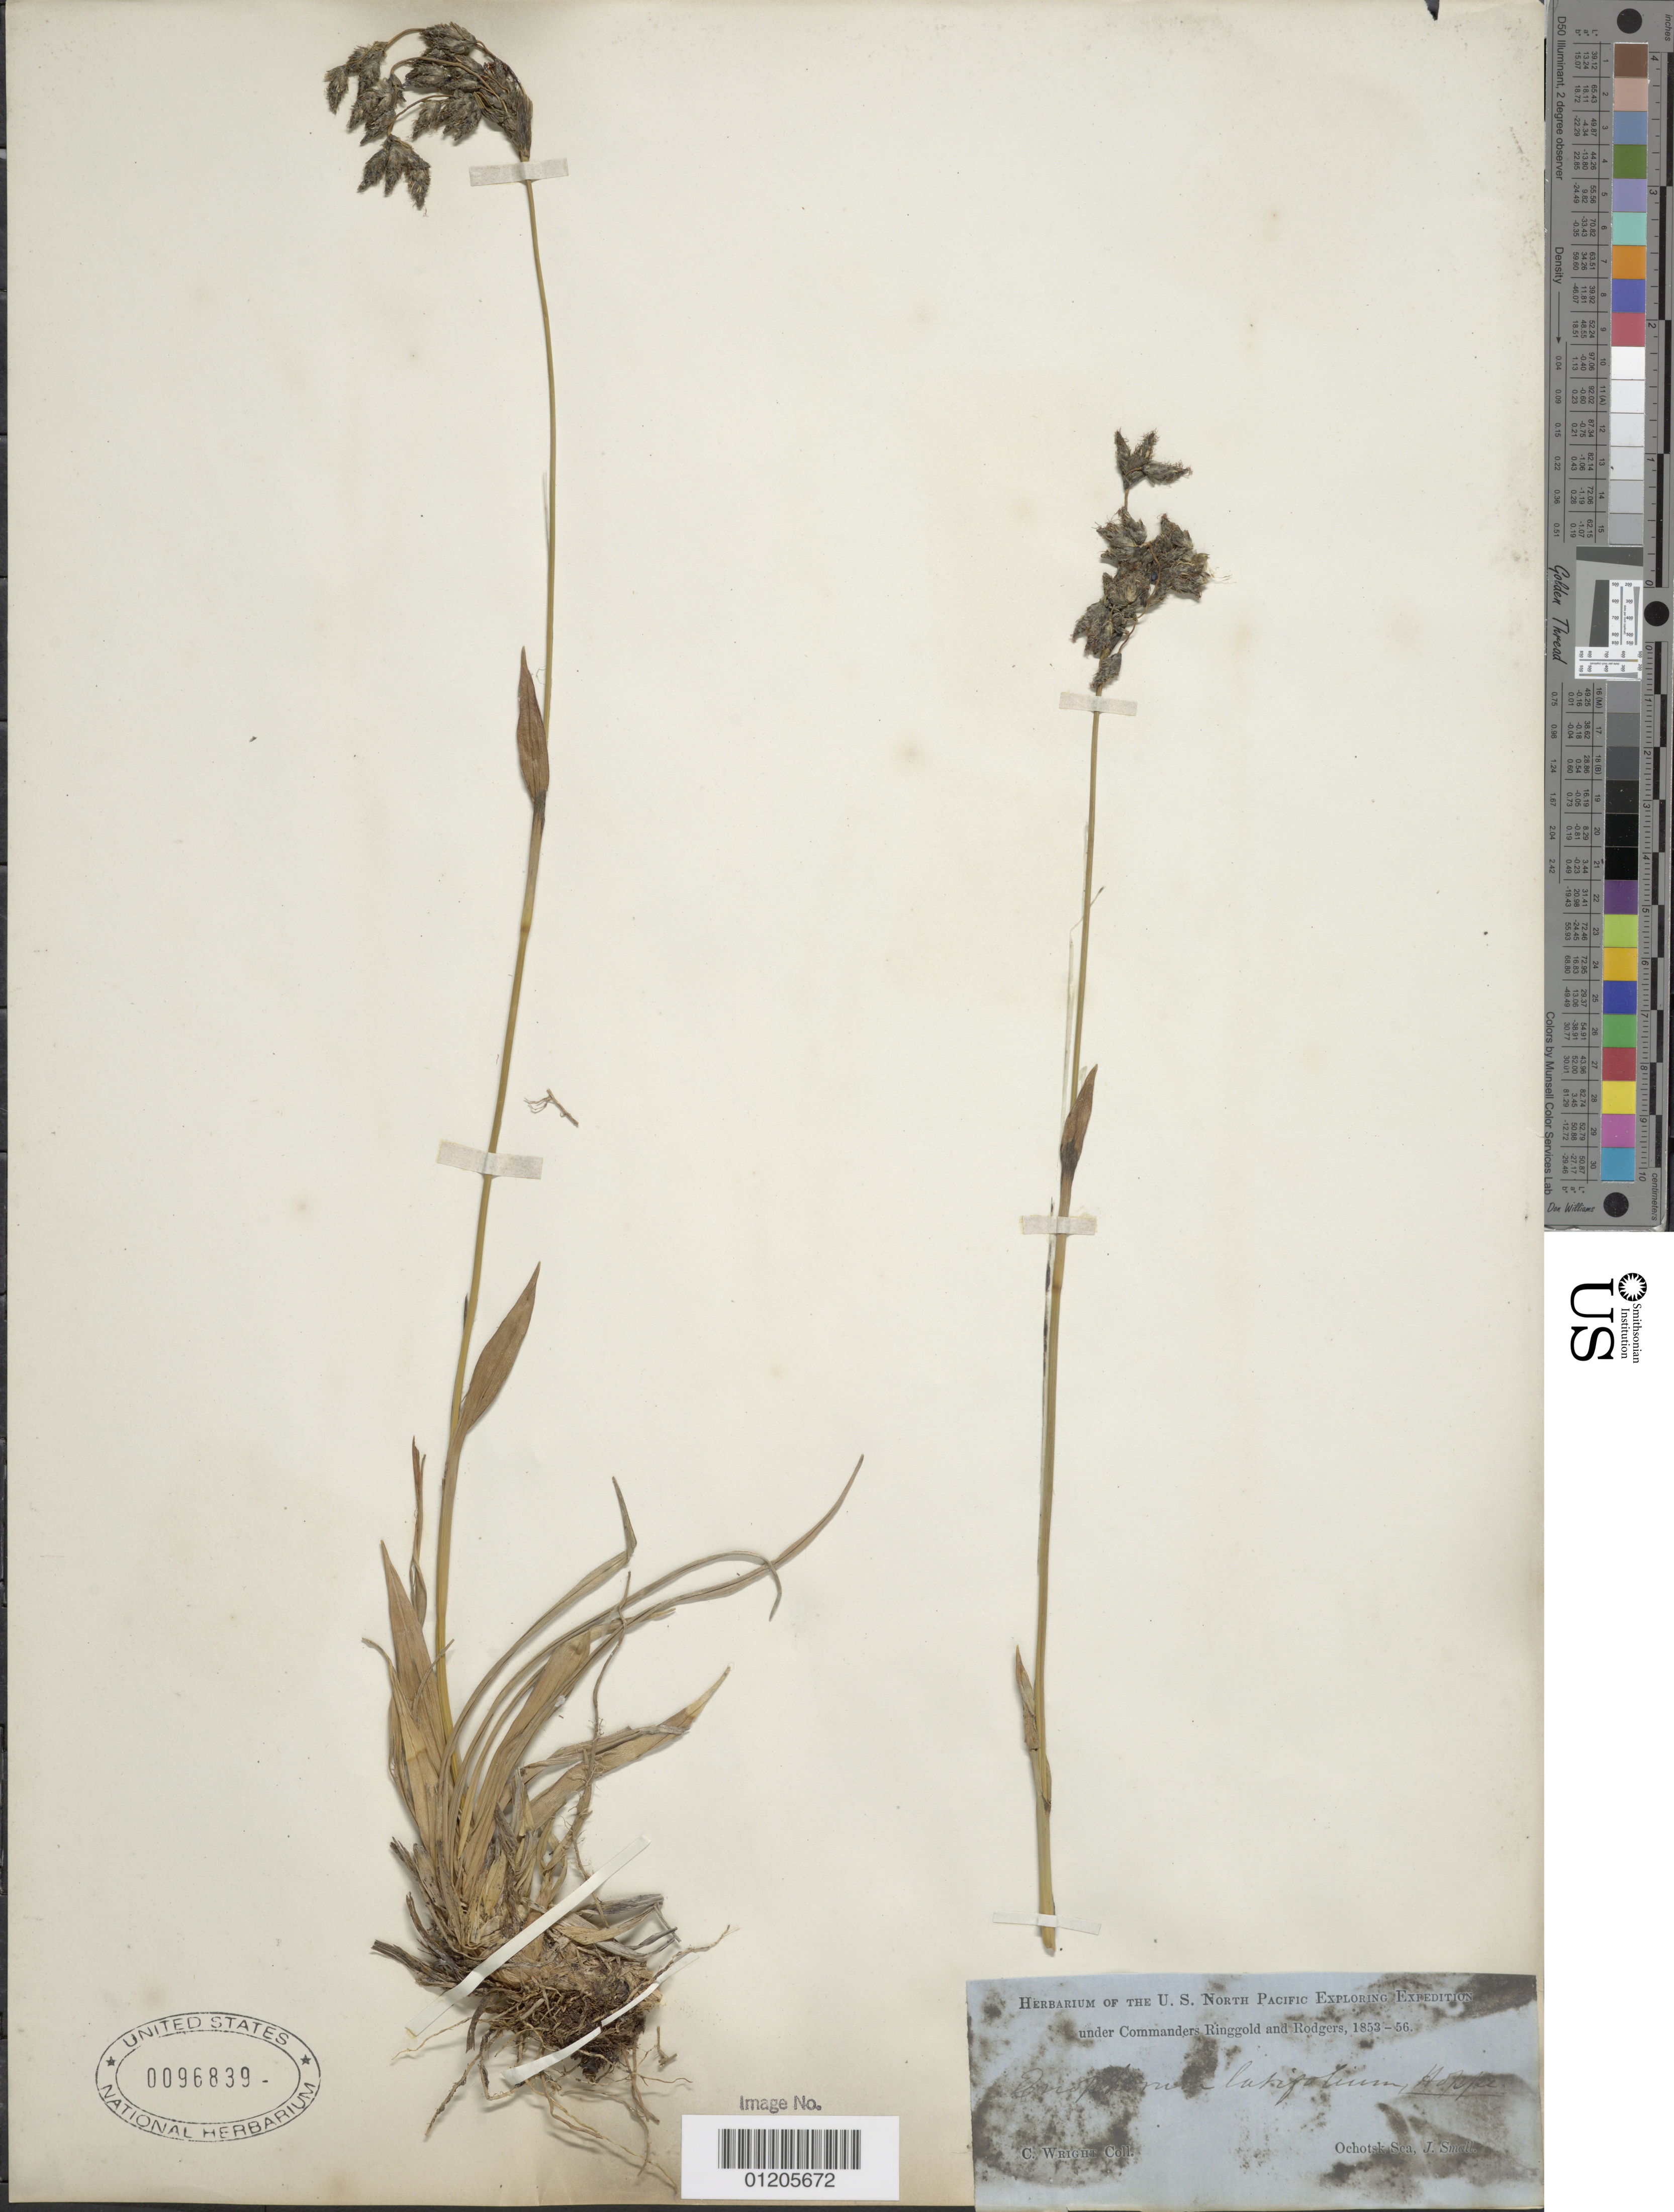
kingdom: Plantae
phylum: Tracheophyta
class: Liliopsida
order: Poales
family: Cyperaceae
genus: Eriophorum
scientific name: Eriophorum latifolium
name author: Hoppe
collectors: C. Wright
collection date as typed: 1853 to -- --- 1856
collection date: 1853/1856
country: Russian Federation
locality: Ochotsk Sea.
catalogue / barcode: US 96839